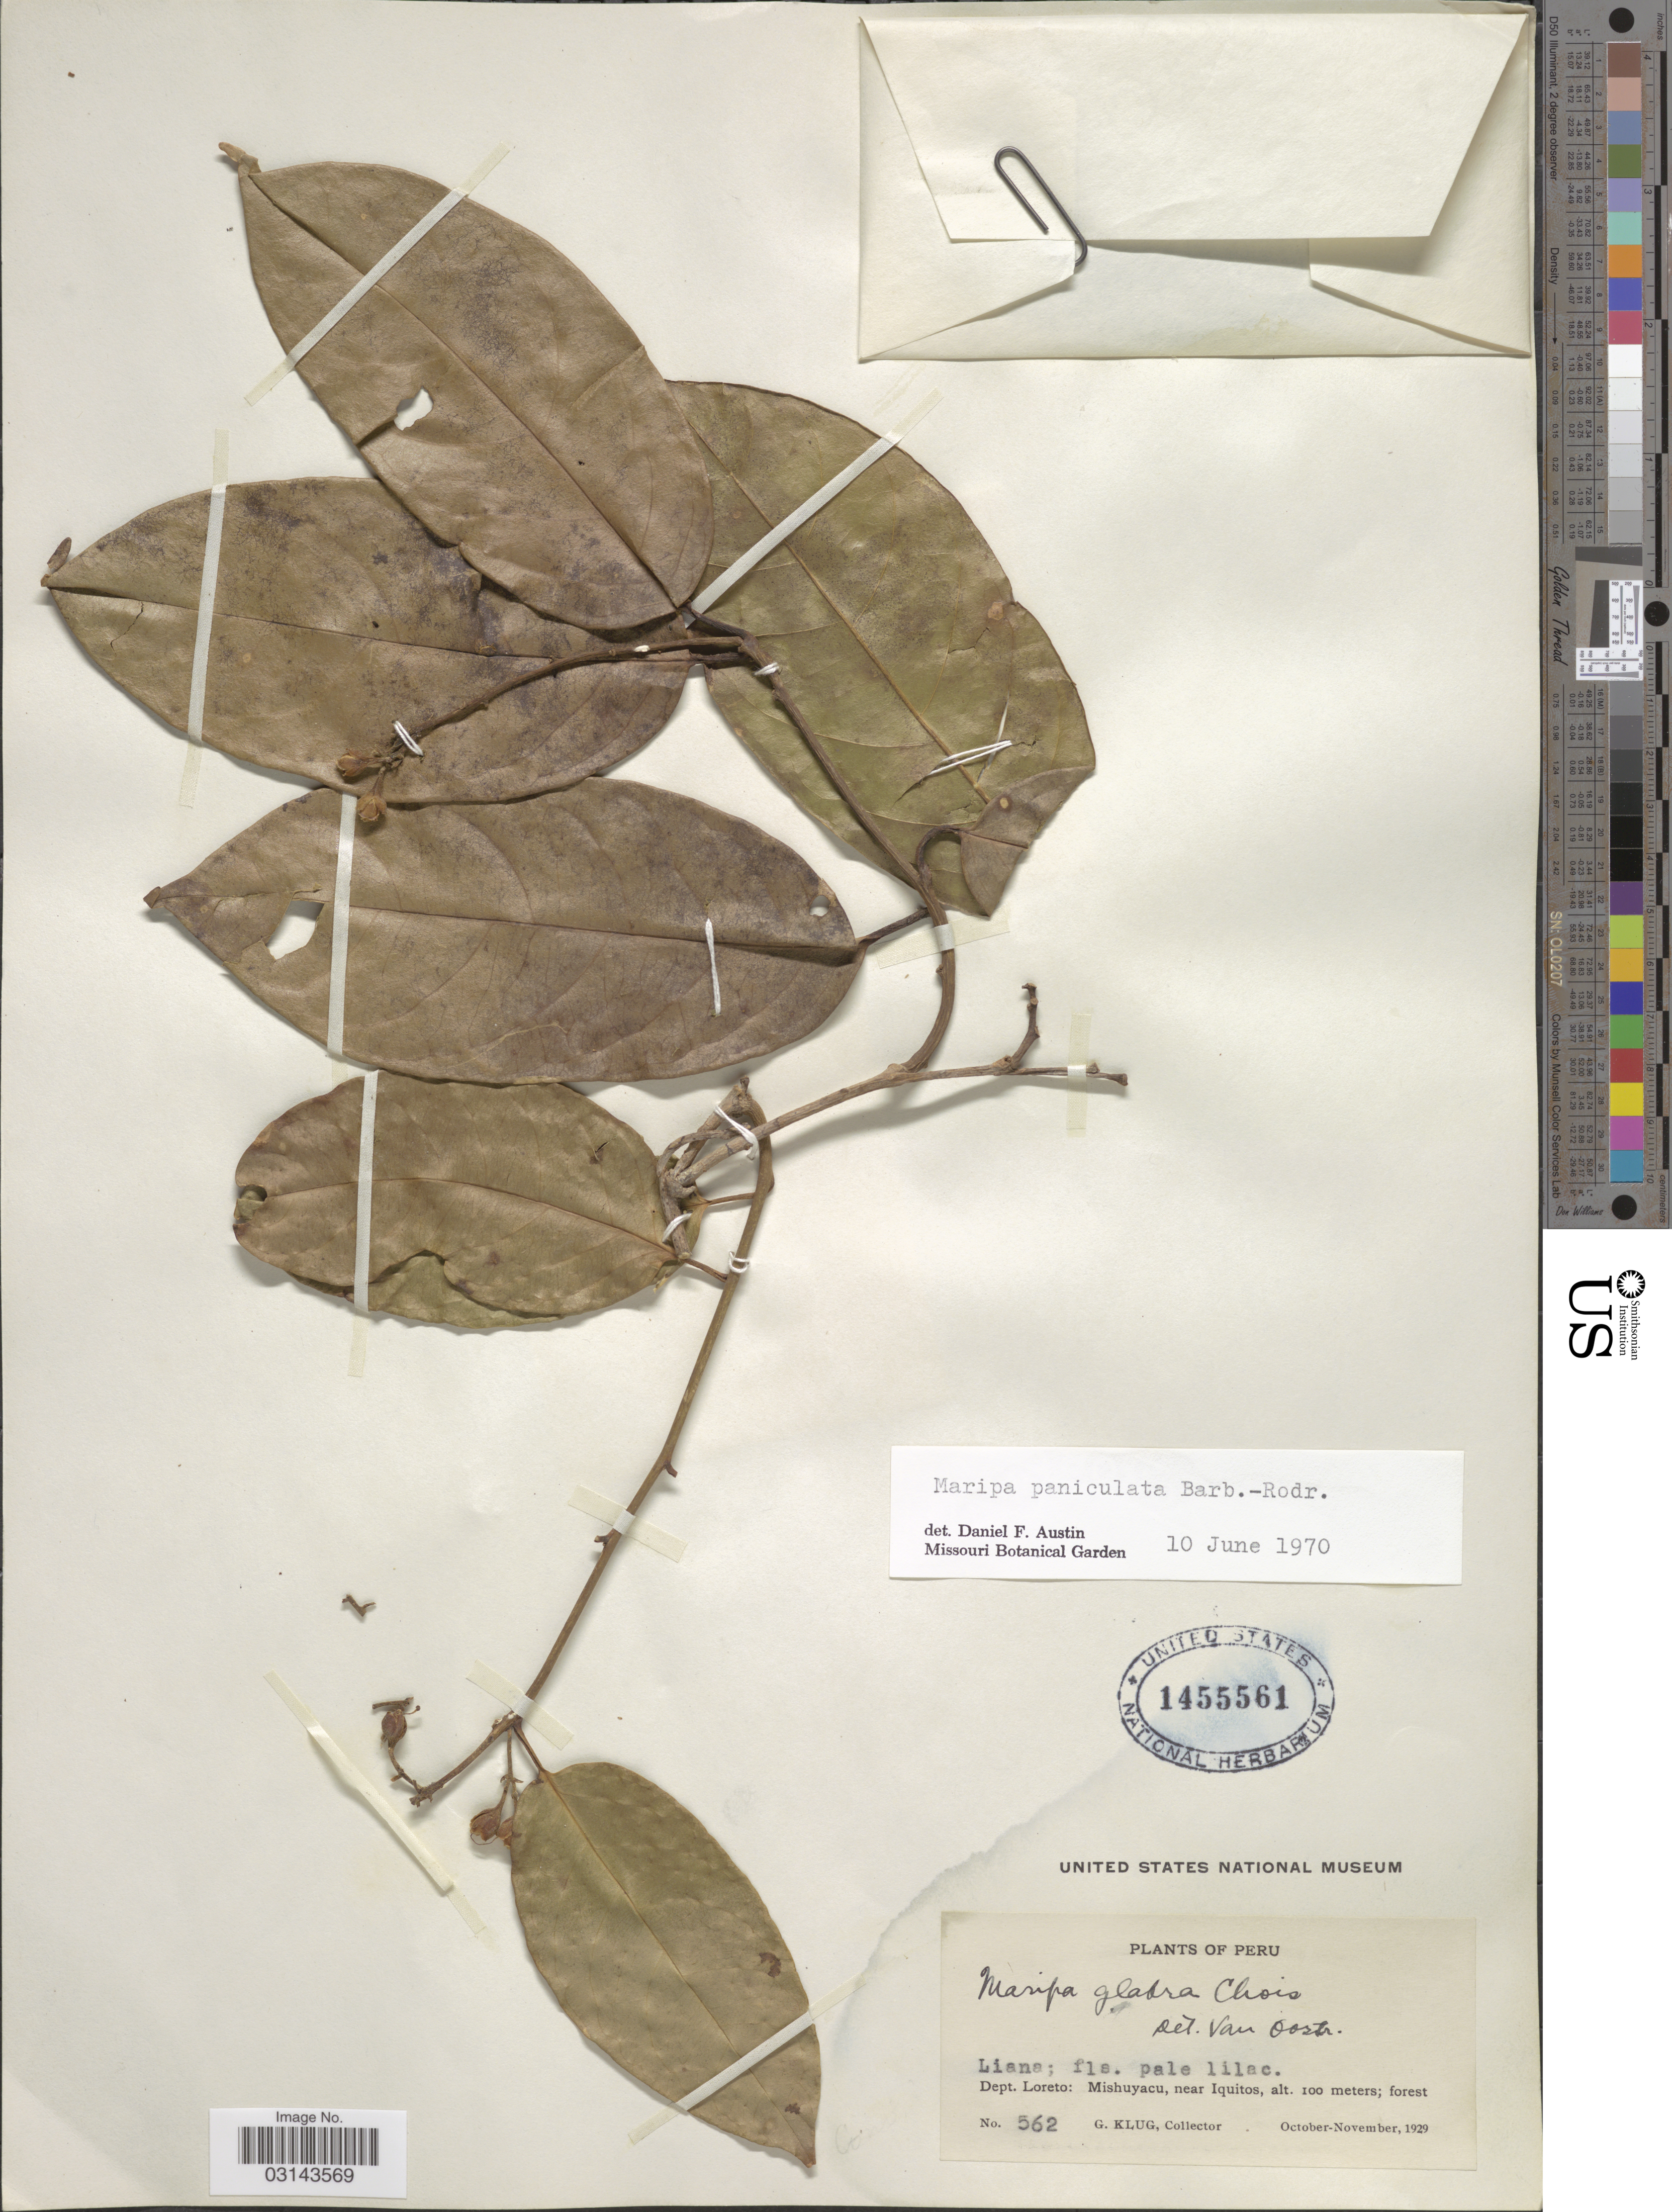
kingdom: Plantae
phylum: Tracheophyta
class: Magnoliopsida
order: Solanales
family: Convolvulaceae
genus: Maripa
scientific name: Maripa paniculata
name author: Barb. Rodr.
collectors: G. Klug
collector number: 562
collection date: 1929-10/1929-11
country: Peru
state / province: Loreto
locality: Dept. Loreto: Mishuyacu, near Iquitos.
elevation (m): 100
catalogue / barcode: US 1455561